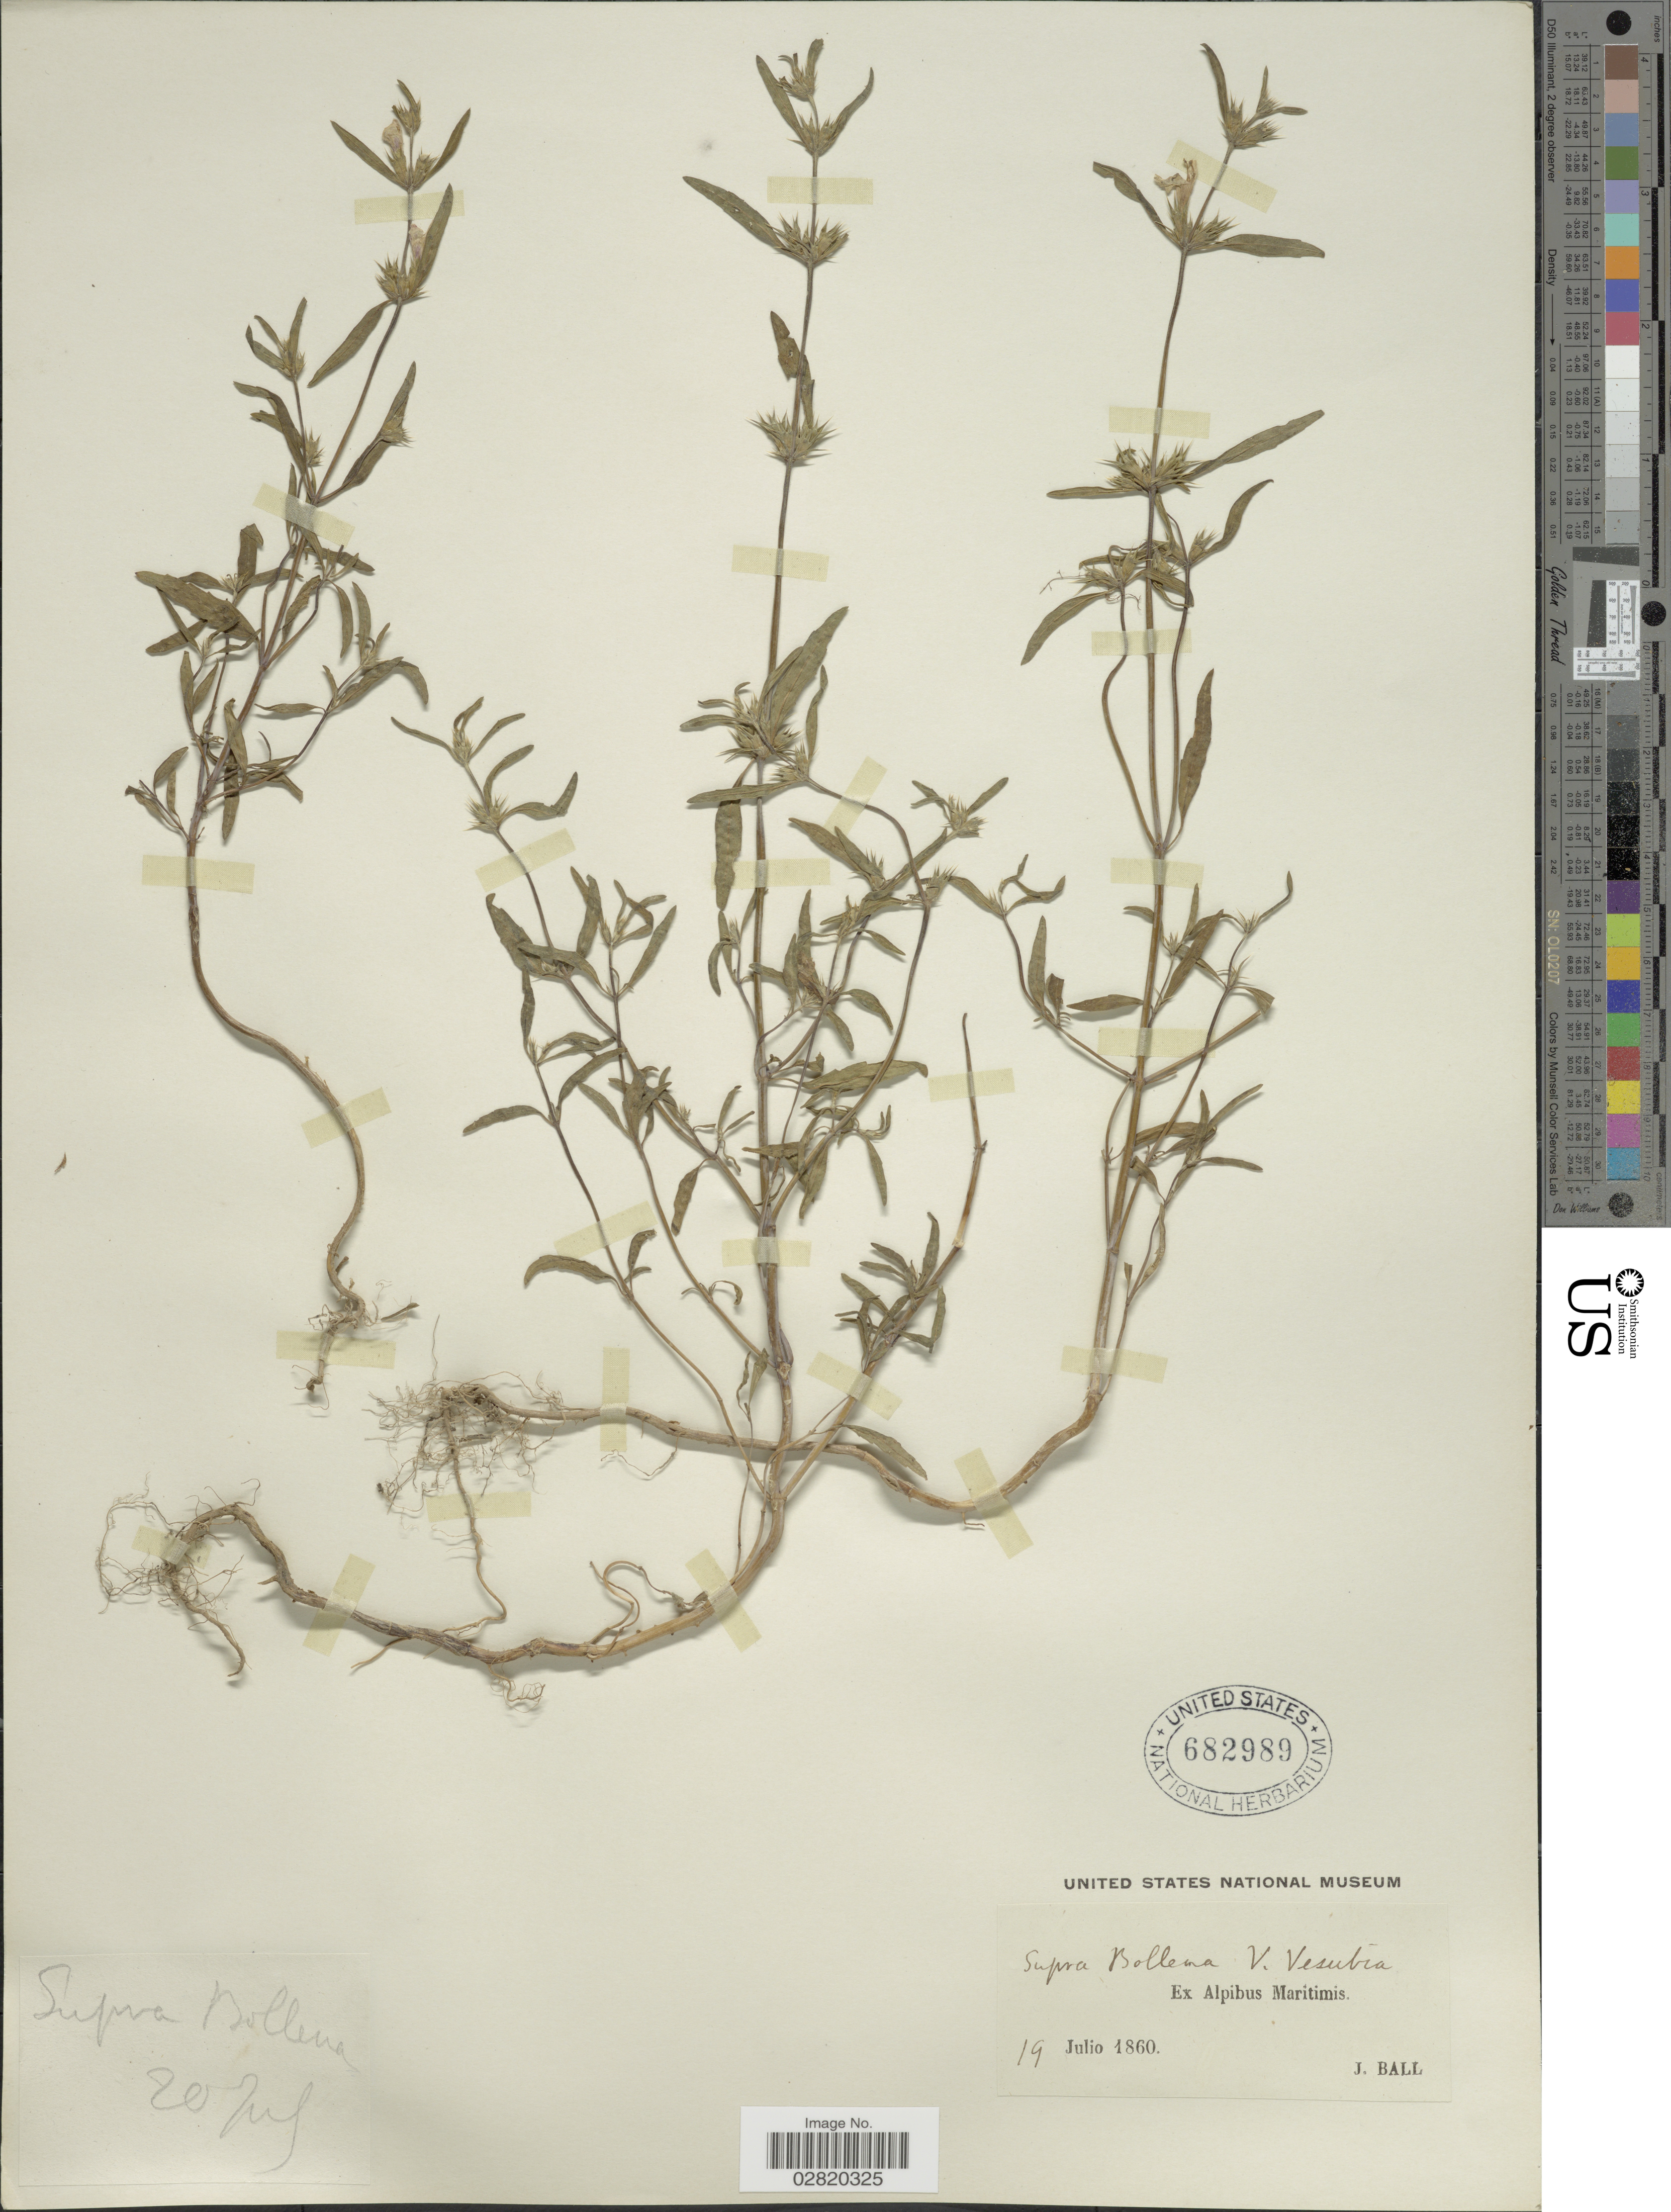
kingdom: Plantae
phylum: Tracheophyta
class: Magnoliopsida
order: Lamiales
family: Lamiaceae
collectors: J. Ball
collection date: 1860-07-19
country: France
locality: Supra Bollema V. Vesubia. Ex Alpibus Maritimus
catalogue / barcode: US 682989